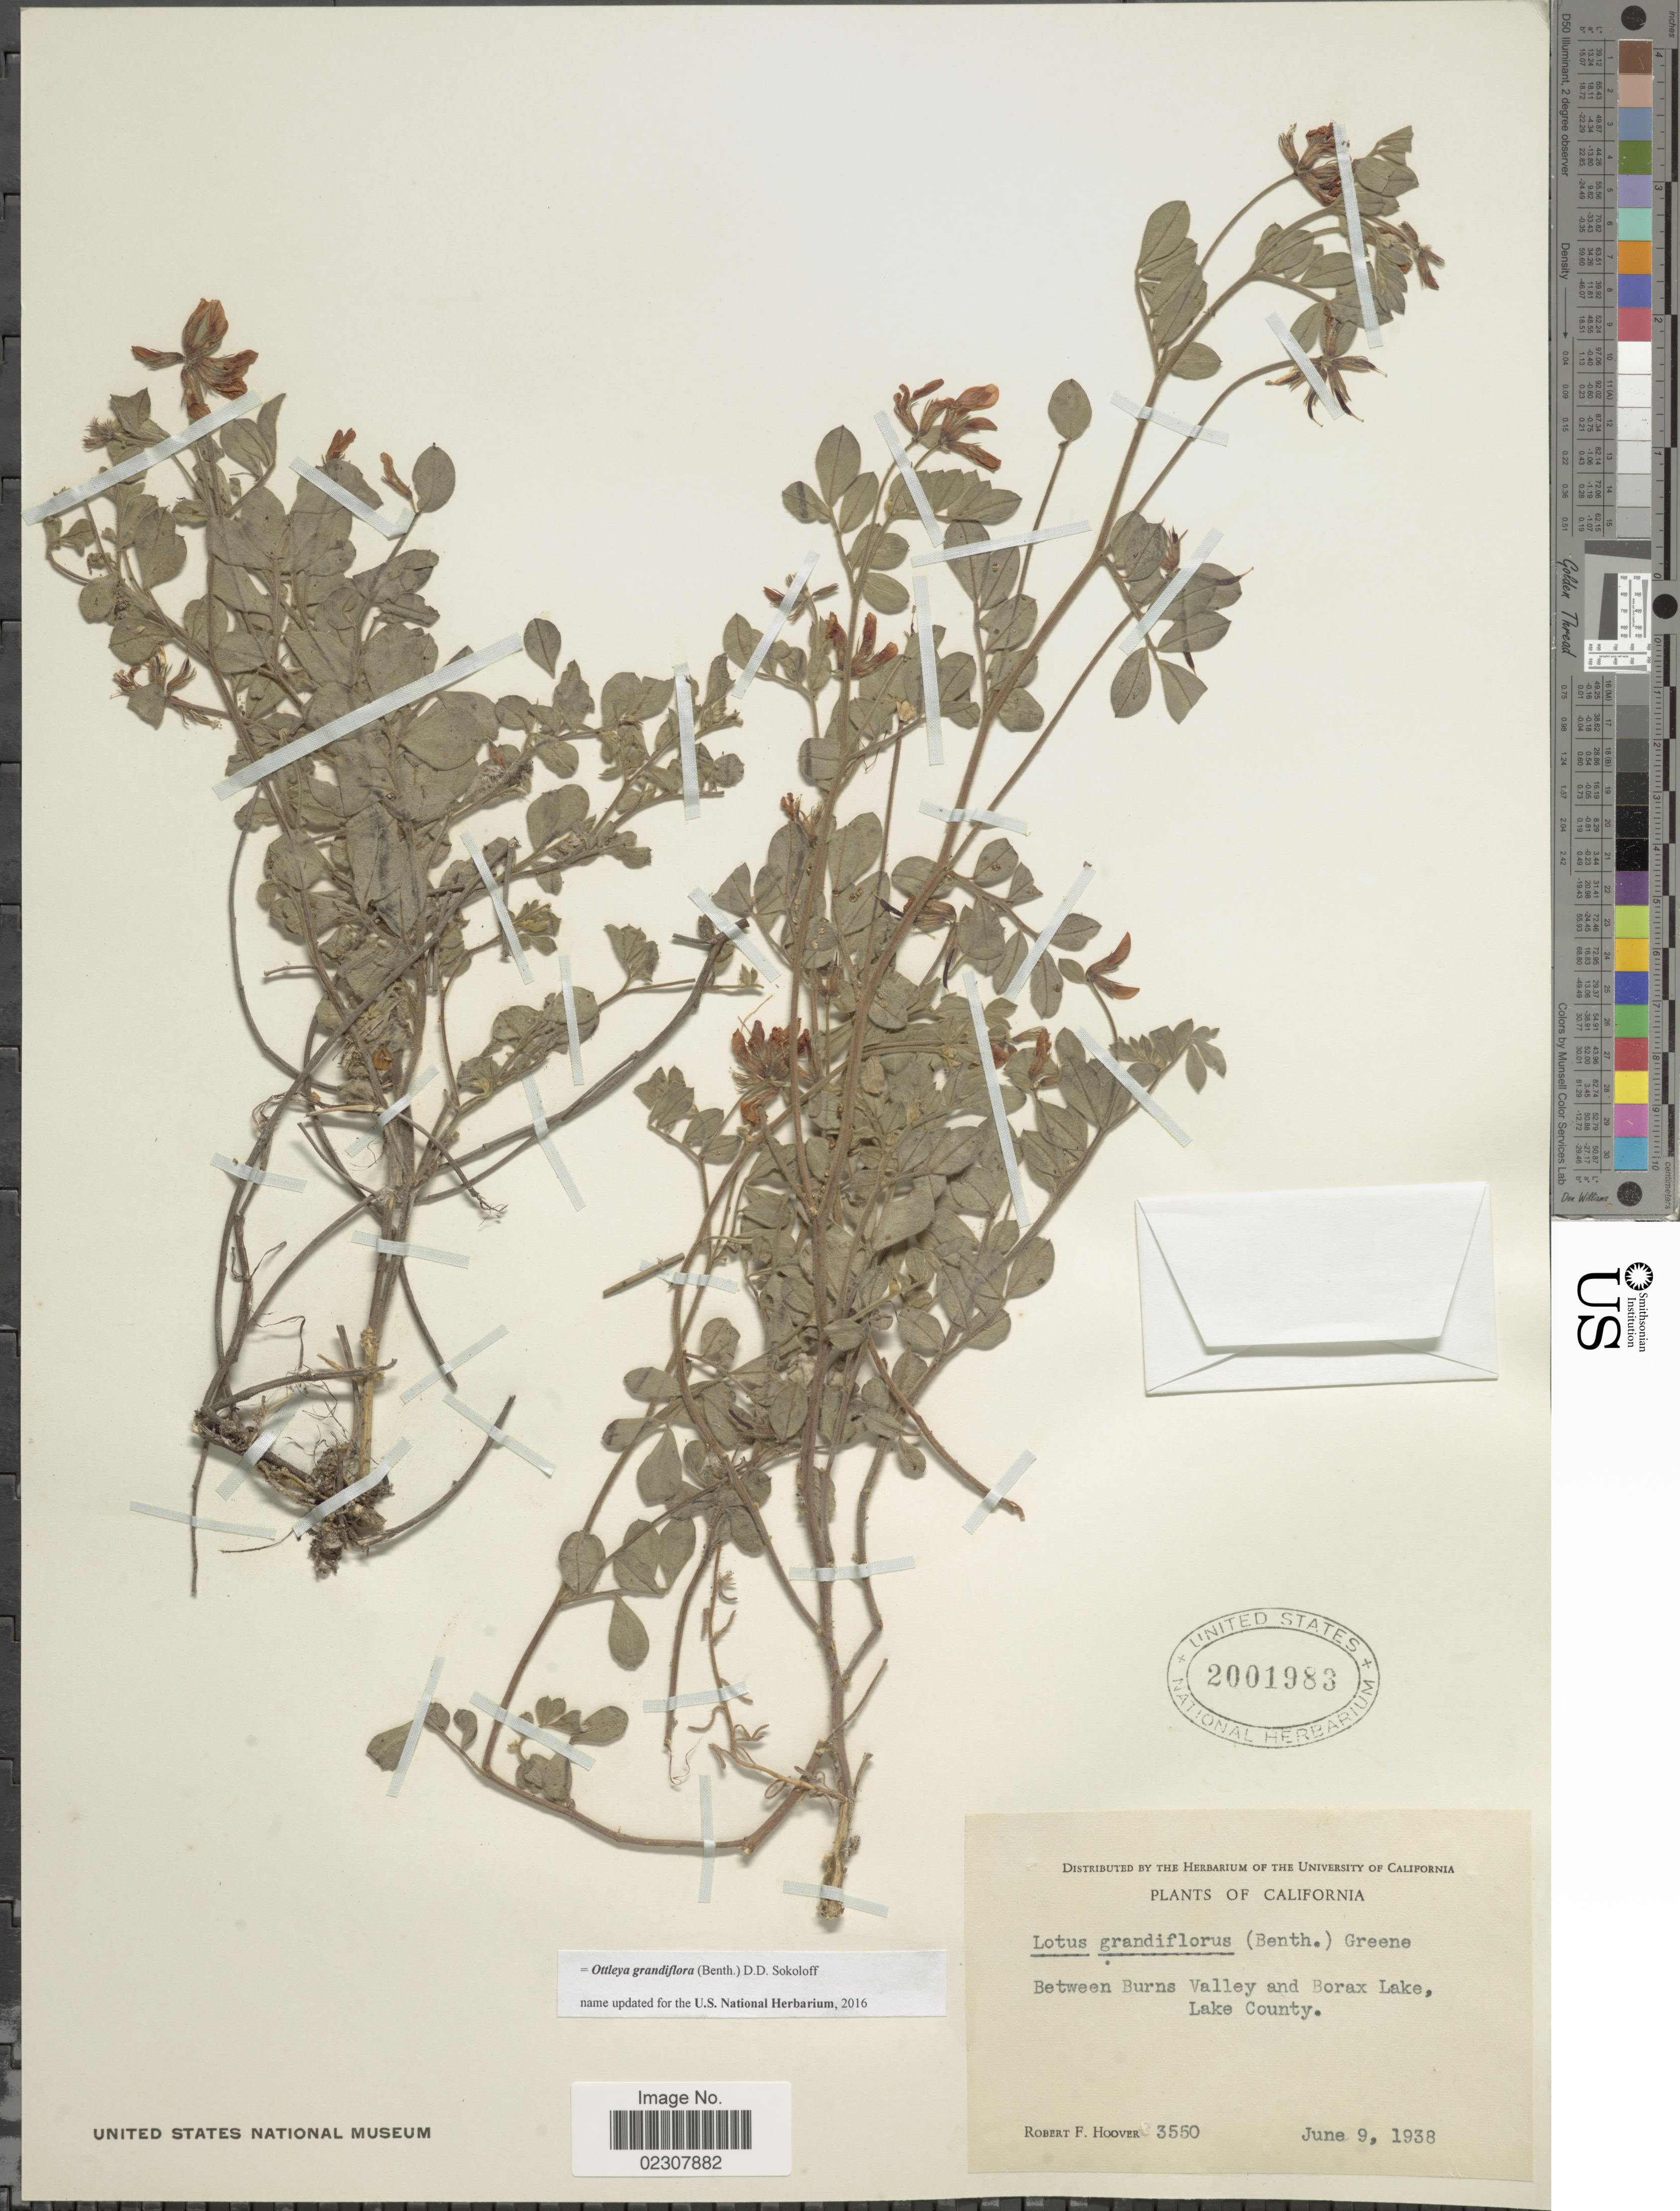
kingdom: Plantae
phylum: Tracheophyta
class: Magnoliopsida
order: Fabales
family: Fabaceae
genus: Ottleya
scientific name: Ottleya grandiflora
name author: (Benth.) D.D. Sokoloff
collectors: R. F. Hoover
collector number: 3550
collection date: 1938-06-09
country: United States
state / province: California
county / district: Lake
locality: Between Burns Valley and Borax Lake, Lake County.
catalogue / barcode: US 2001983